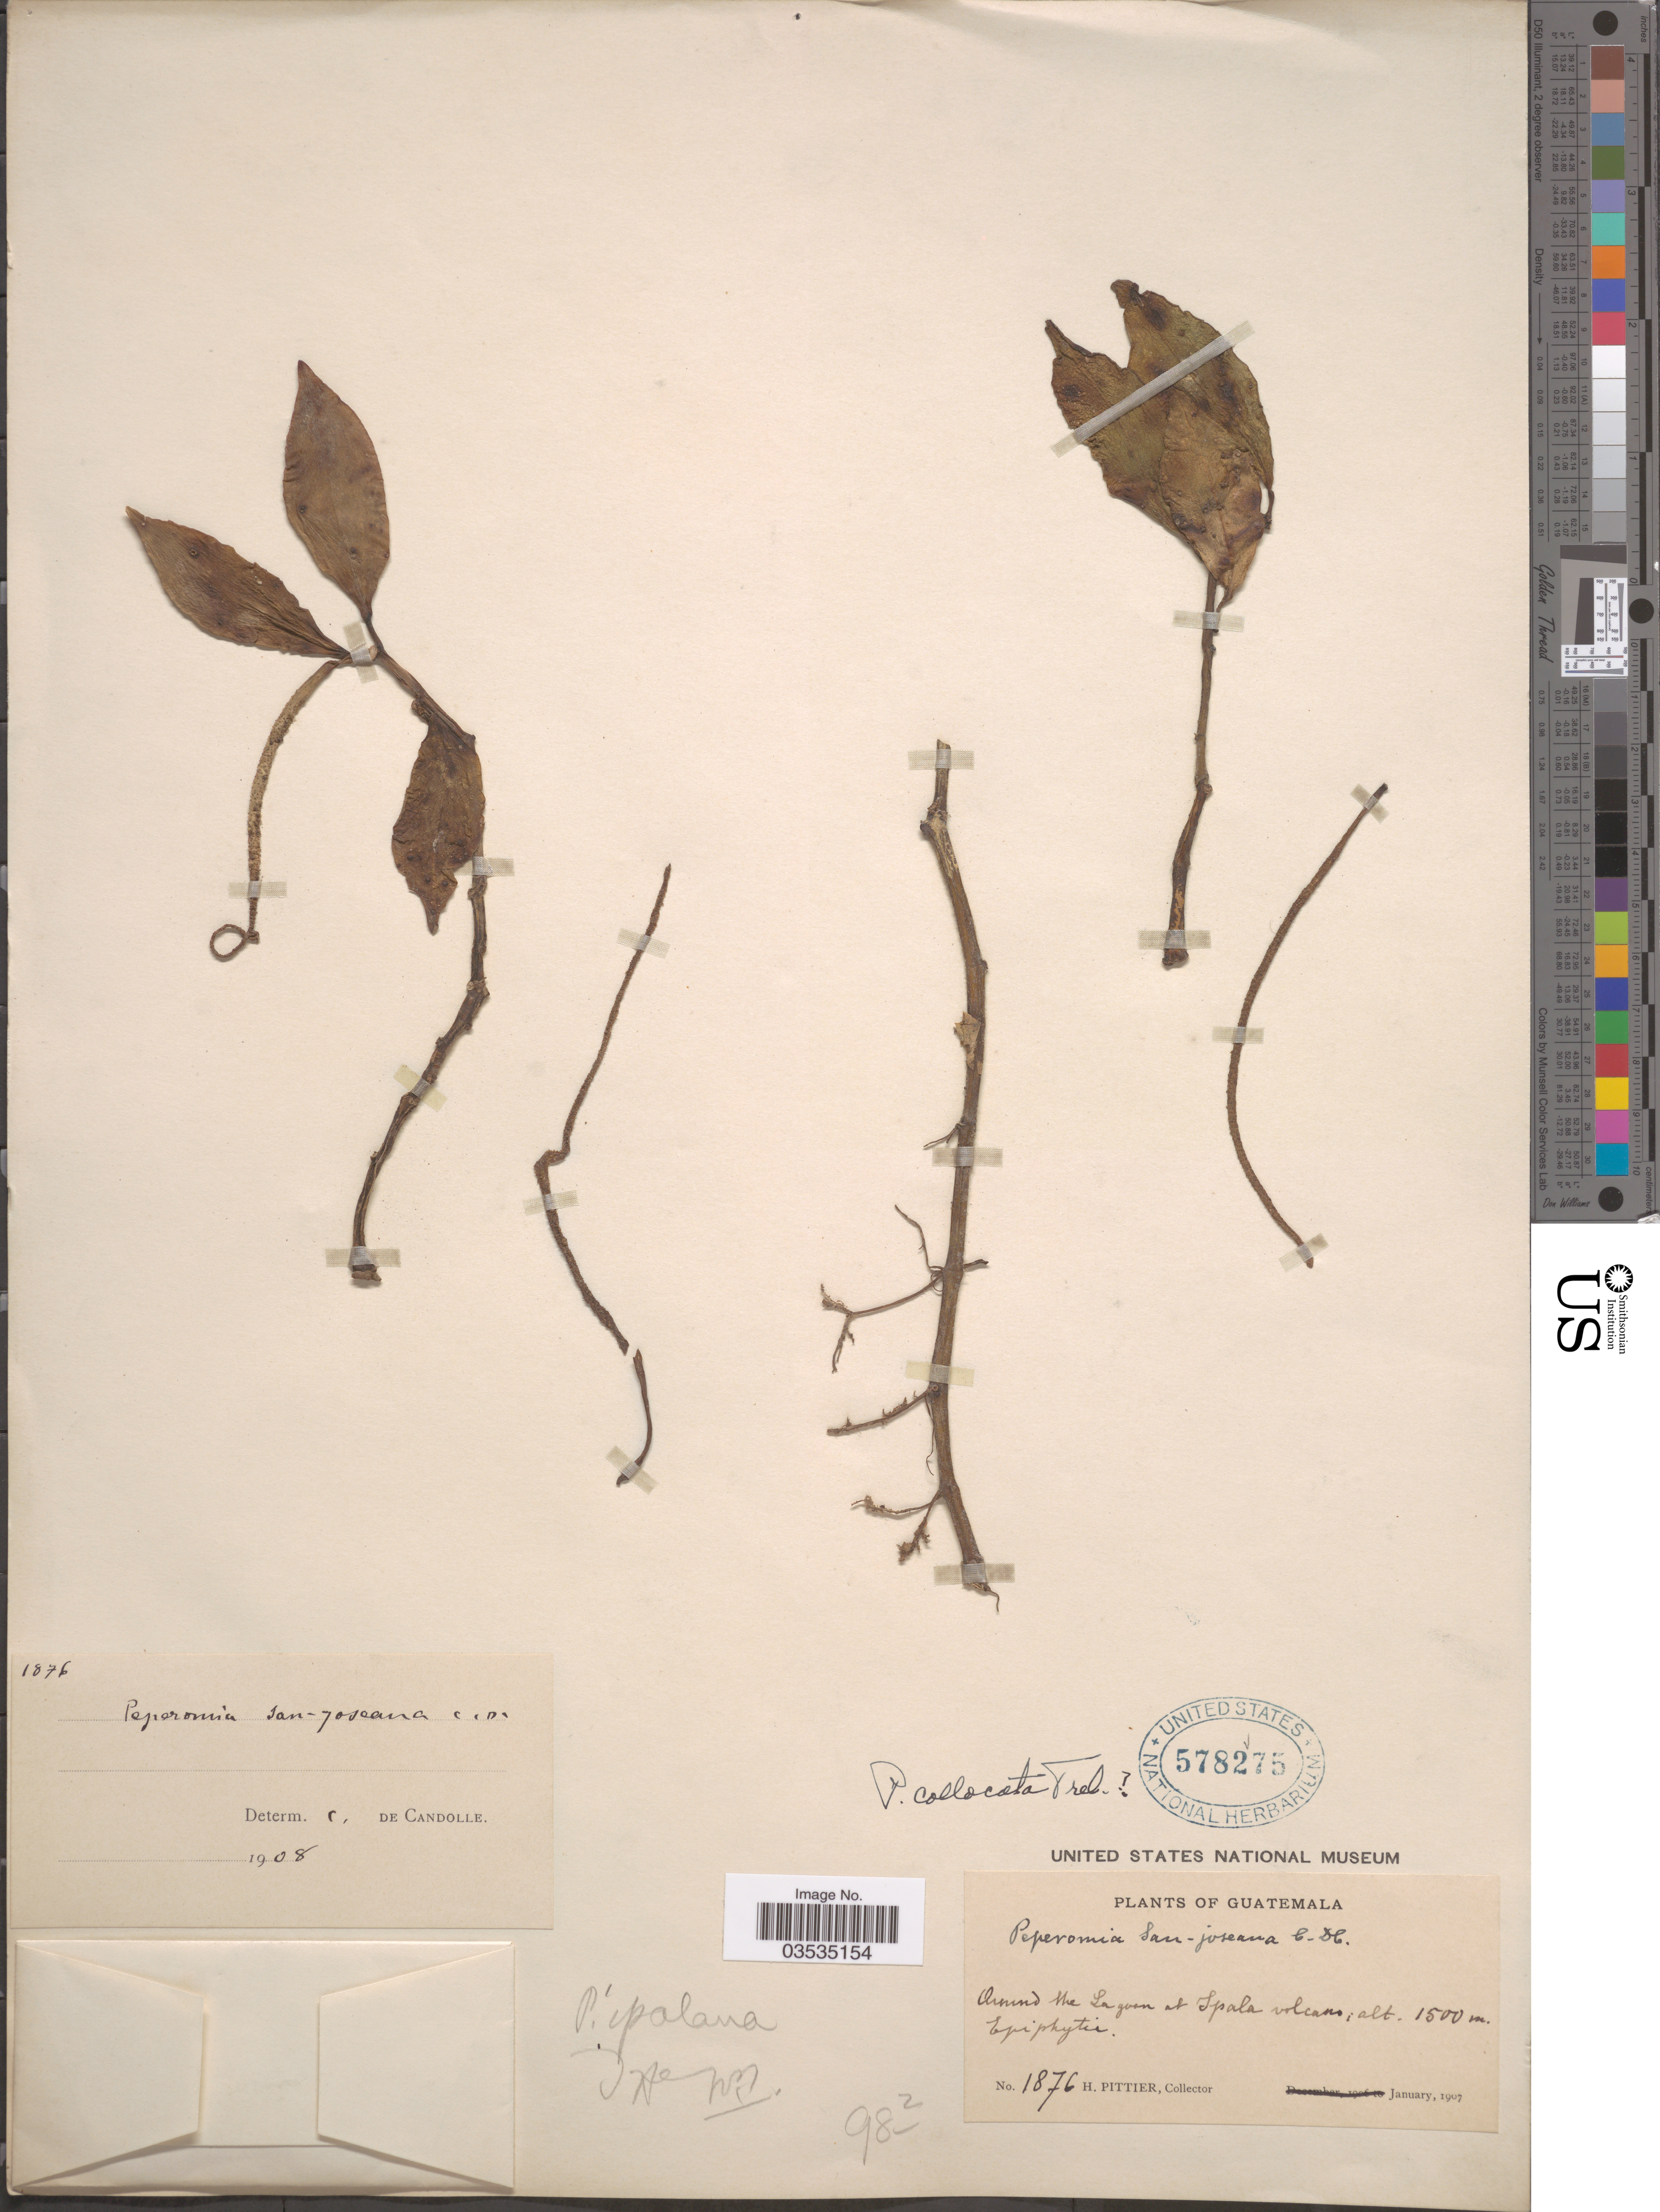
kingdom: Plantae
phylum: Tracheophyta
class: Magnoliopsida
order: Piperales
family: Piperaceae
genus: Peperomia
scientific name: Peperomia san-joseana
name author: C. DC.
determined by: Jiménez, José Estaban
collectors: H. F. Pittier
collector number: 1876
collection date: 1907-01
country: Guatemala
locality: Around the Lagoon at Ipala volcano.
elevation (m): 1500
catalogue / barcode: US 578275